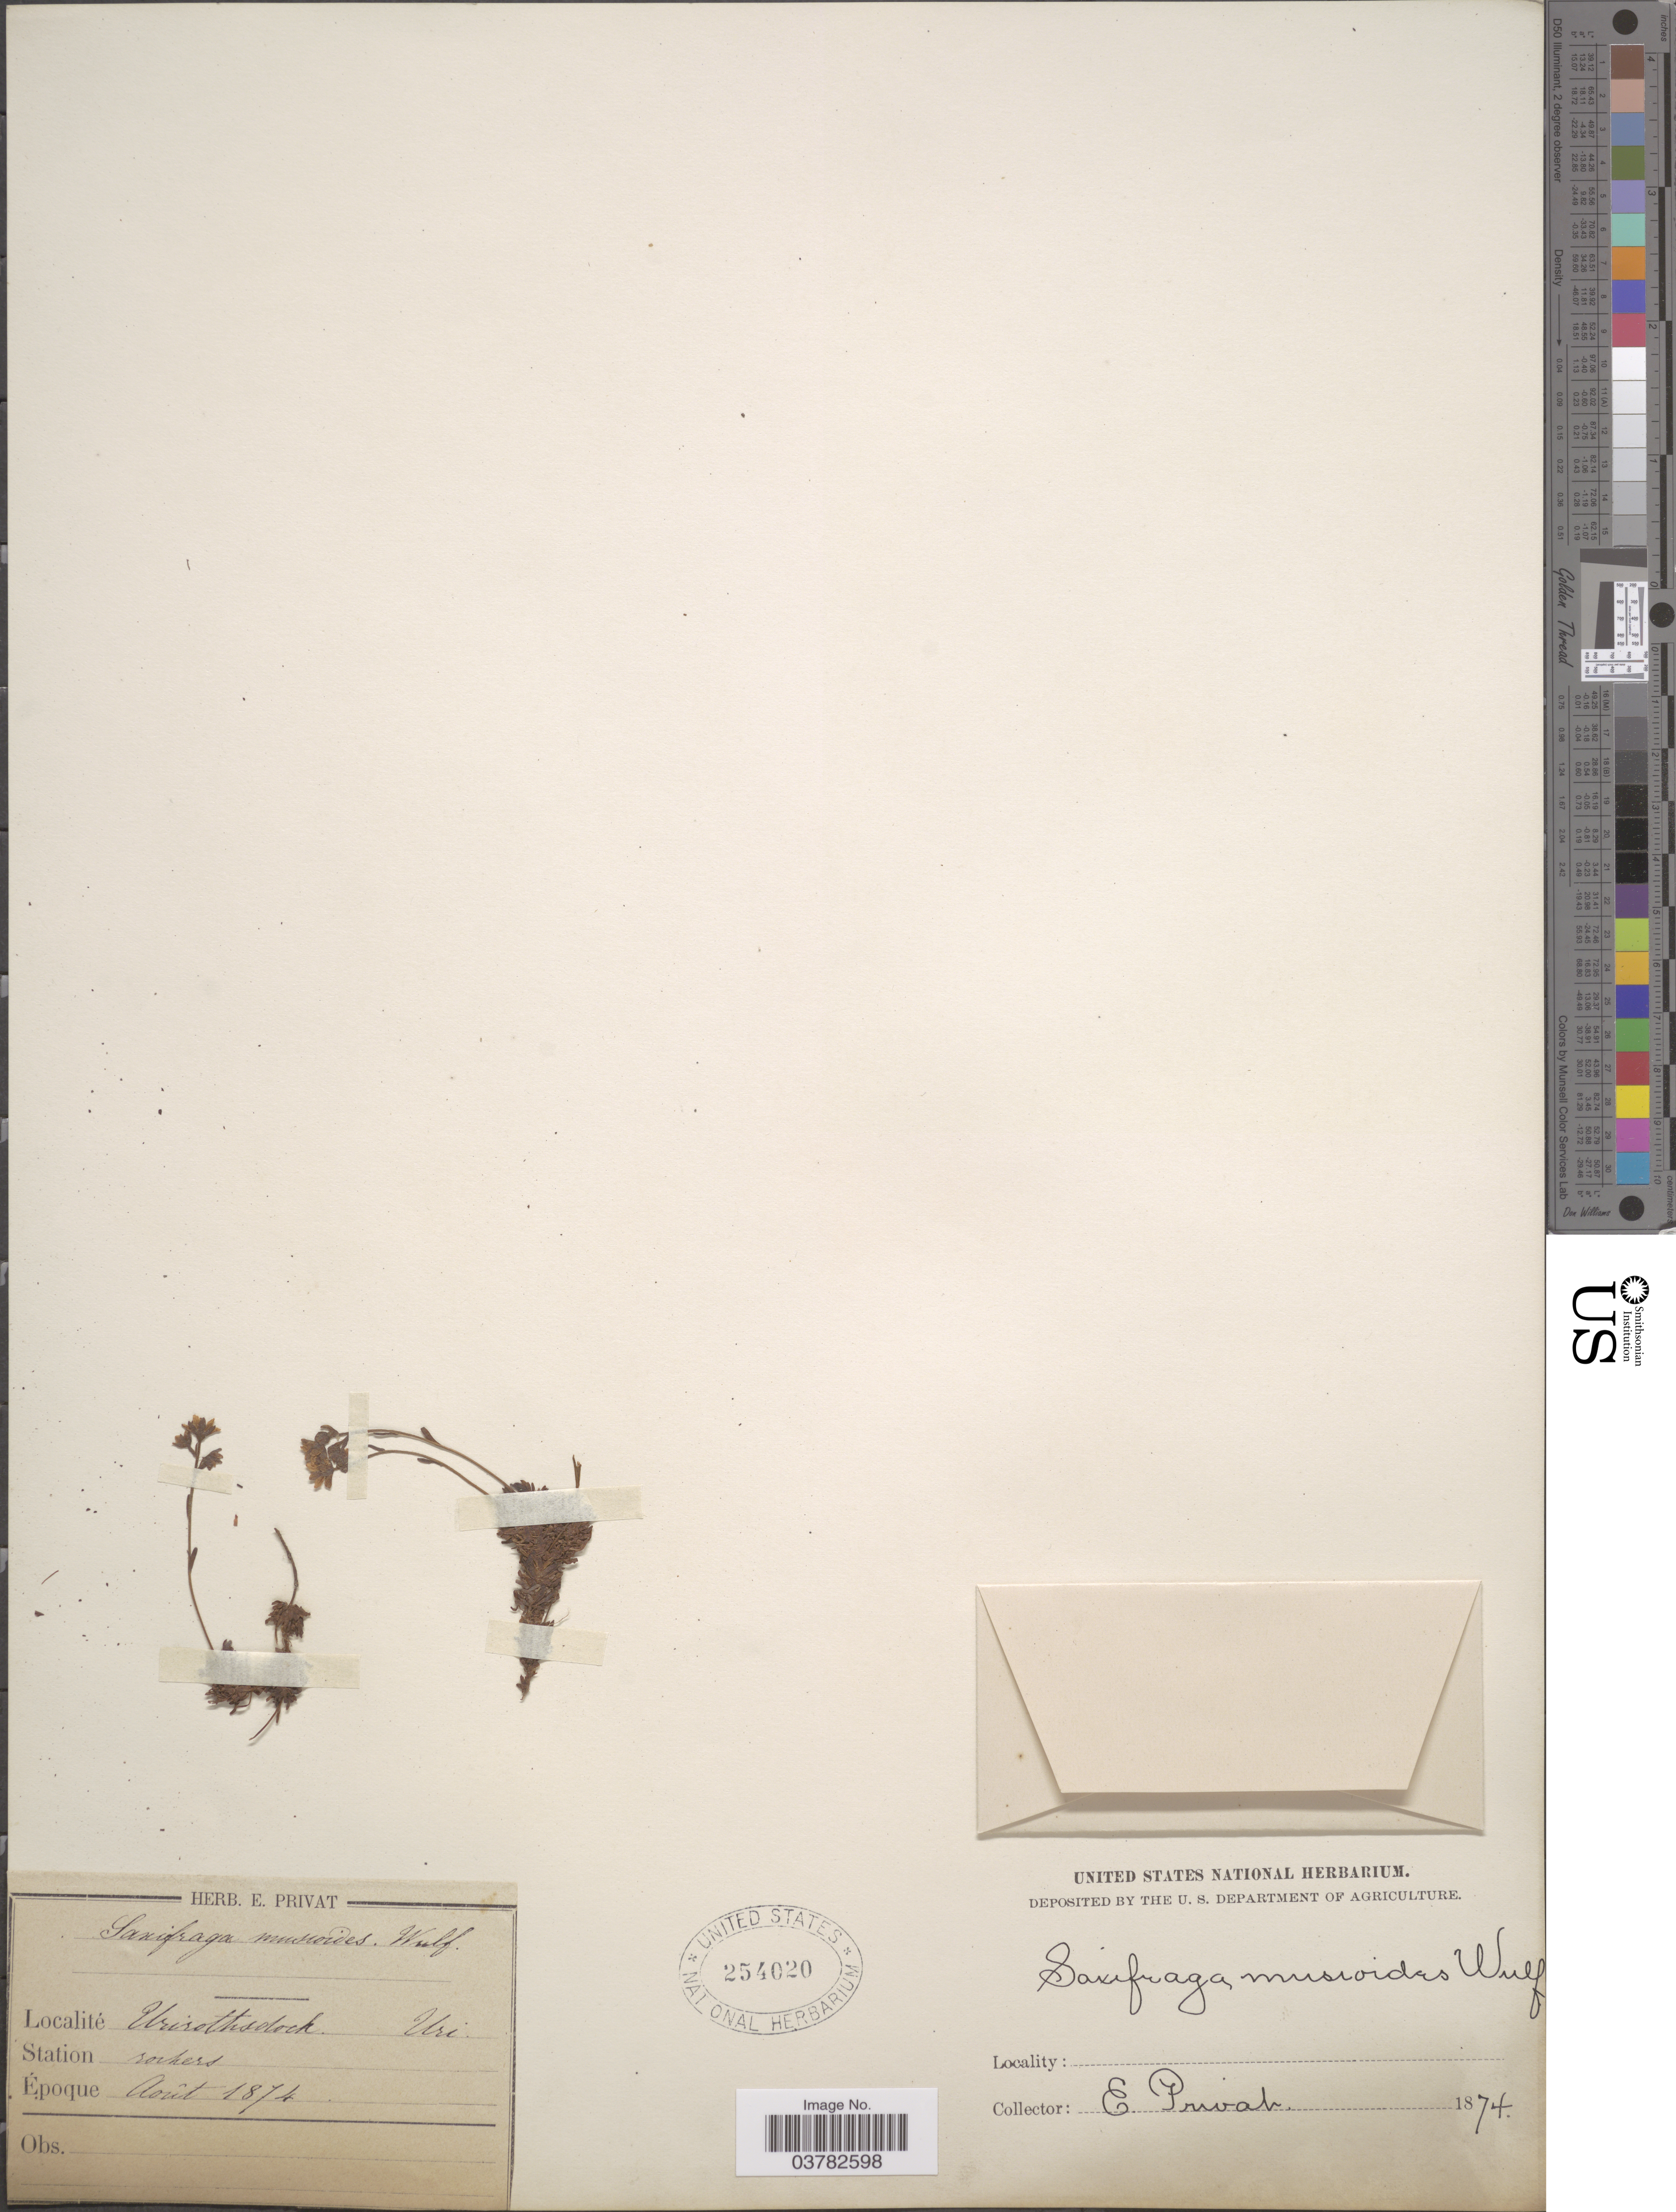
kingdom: Plantae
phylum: Tracheophyta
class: Magnoliopsida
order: Saxifragales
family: Saxifragaceae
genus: Saxifraga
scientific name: Saxifraga muscoides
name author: All.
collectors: E. Privat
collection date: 1874-08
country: Switzerland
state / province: Uri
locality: Urirothsdoch.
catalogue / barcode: US 254020